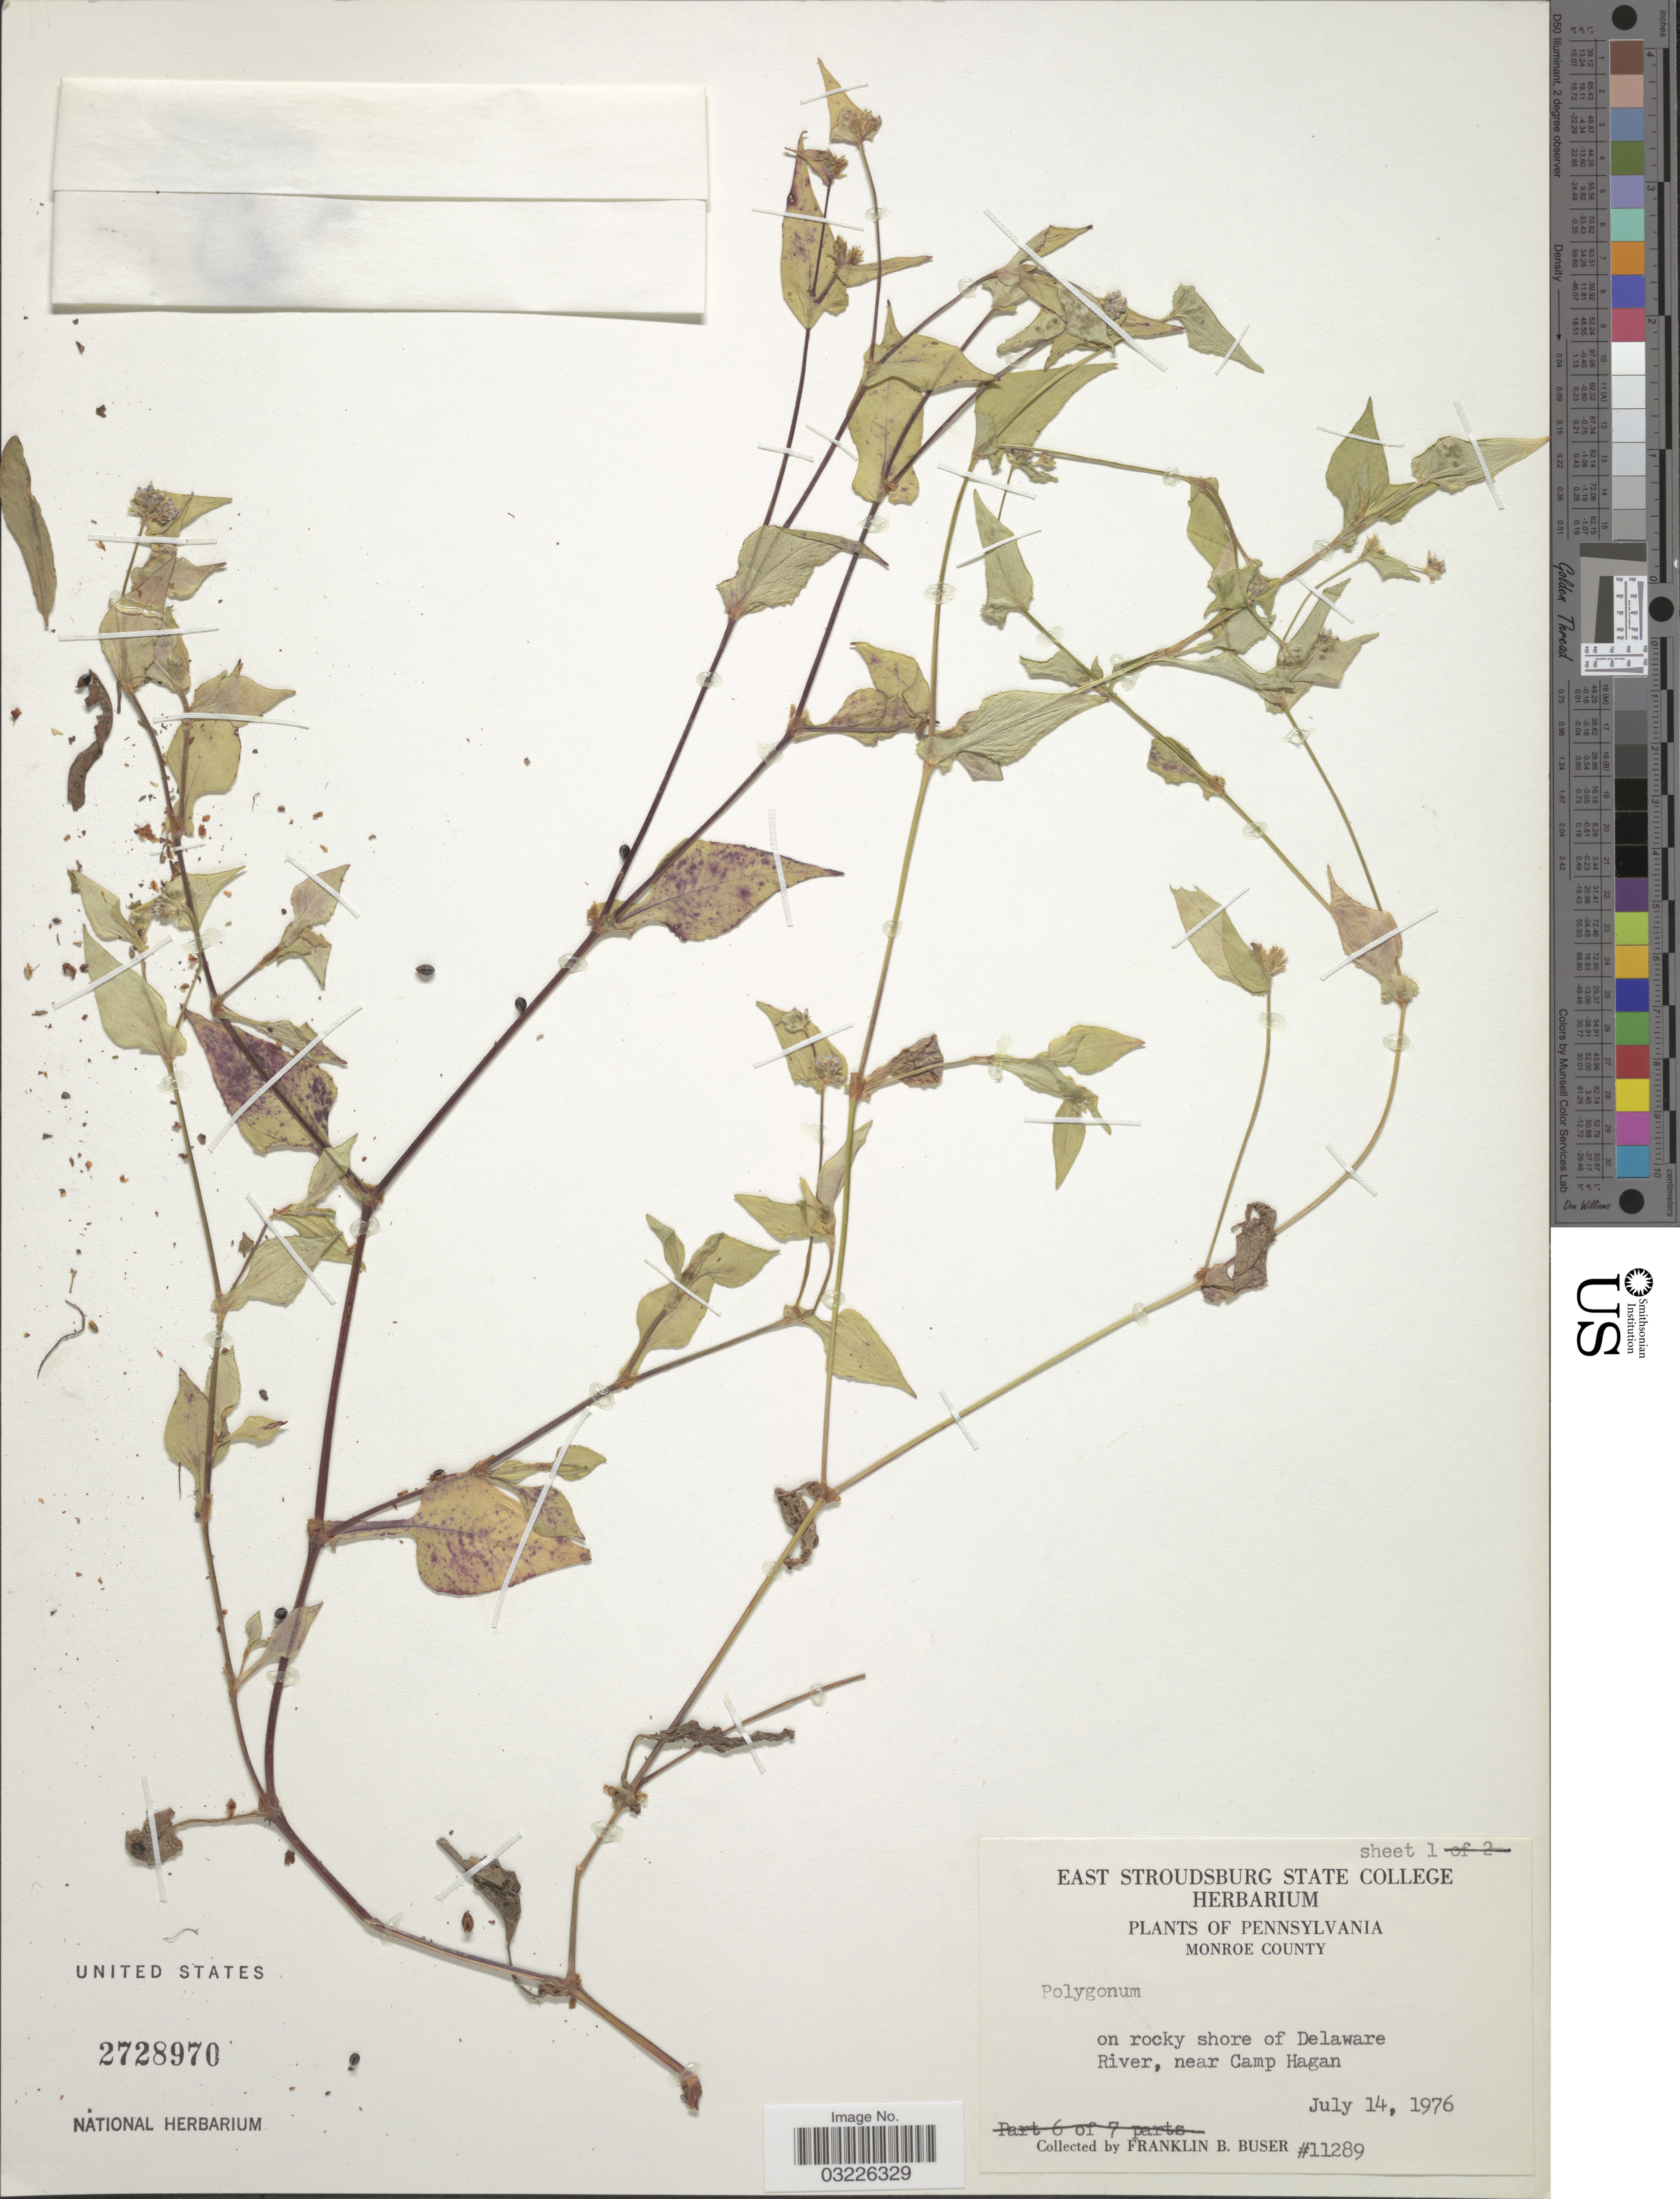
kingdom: Plantae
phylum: Tracheophyta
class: Magnoliopsida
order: Caryophyllales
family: Polygonaceae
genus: Persicaria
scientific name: Persicaria nepalensis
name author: (Meisn.) H. Gross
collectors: F. Buser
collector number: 11289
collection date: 1976-07-14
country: United States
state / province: Pennsylvania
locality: Monroe County, on rocky shore of Delaware River, near Camp Hagan.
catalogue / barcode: US 2728970